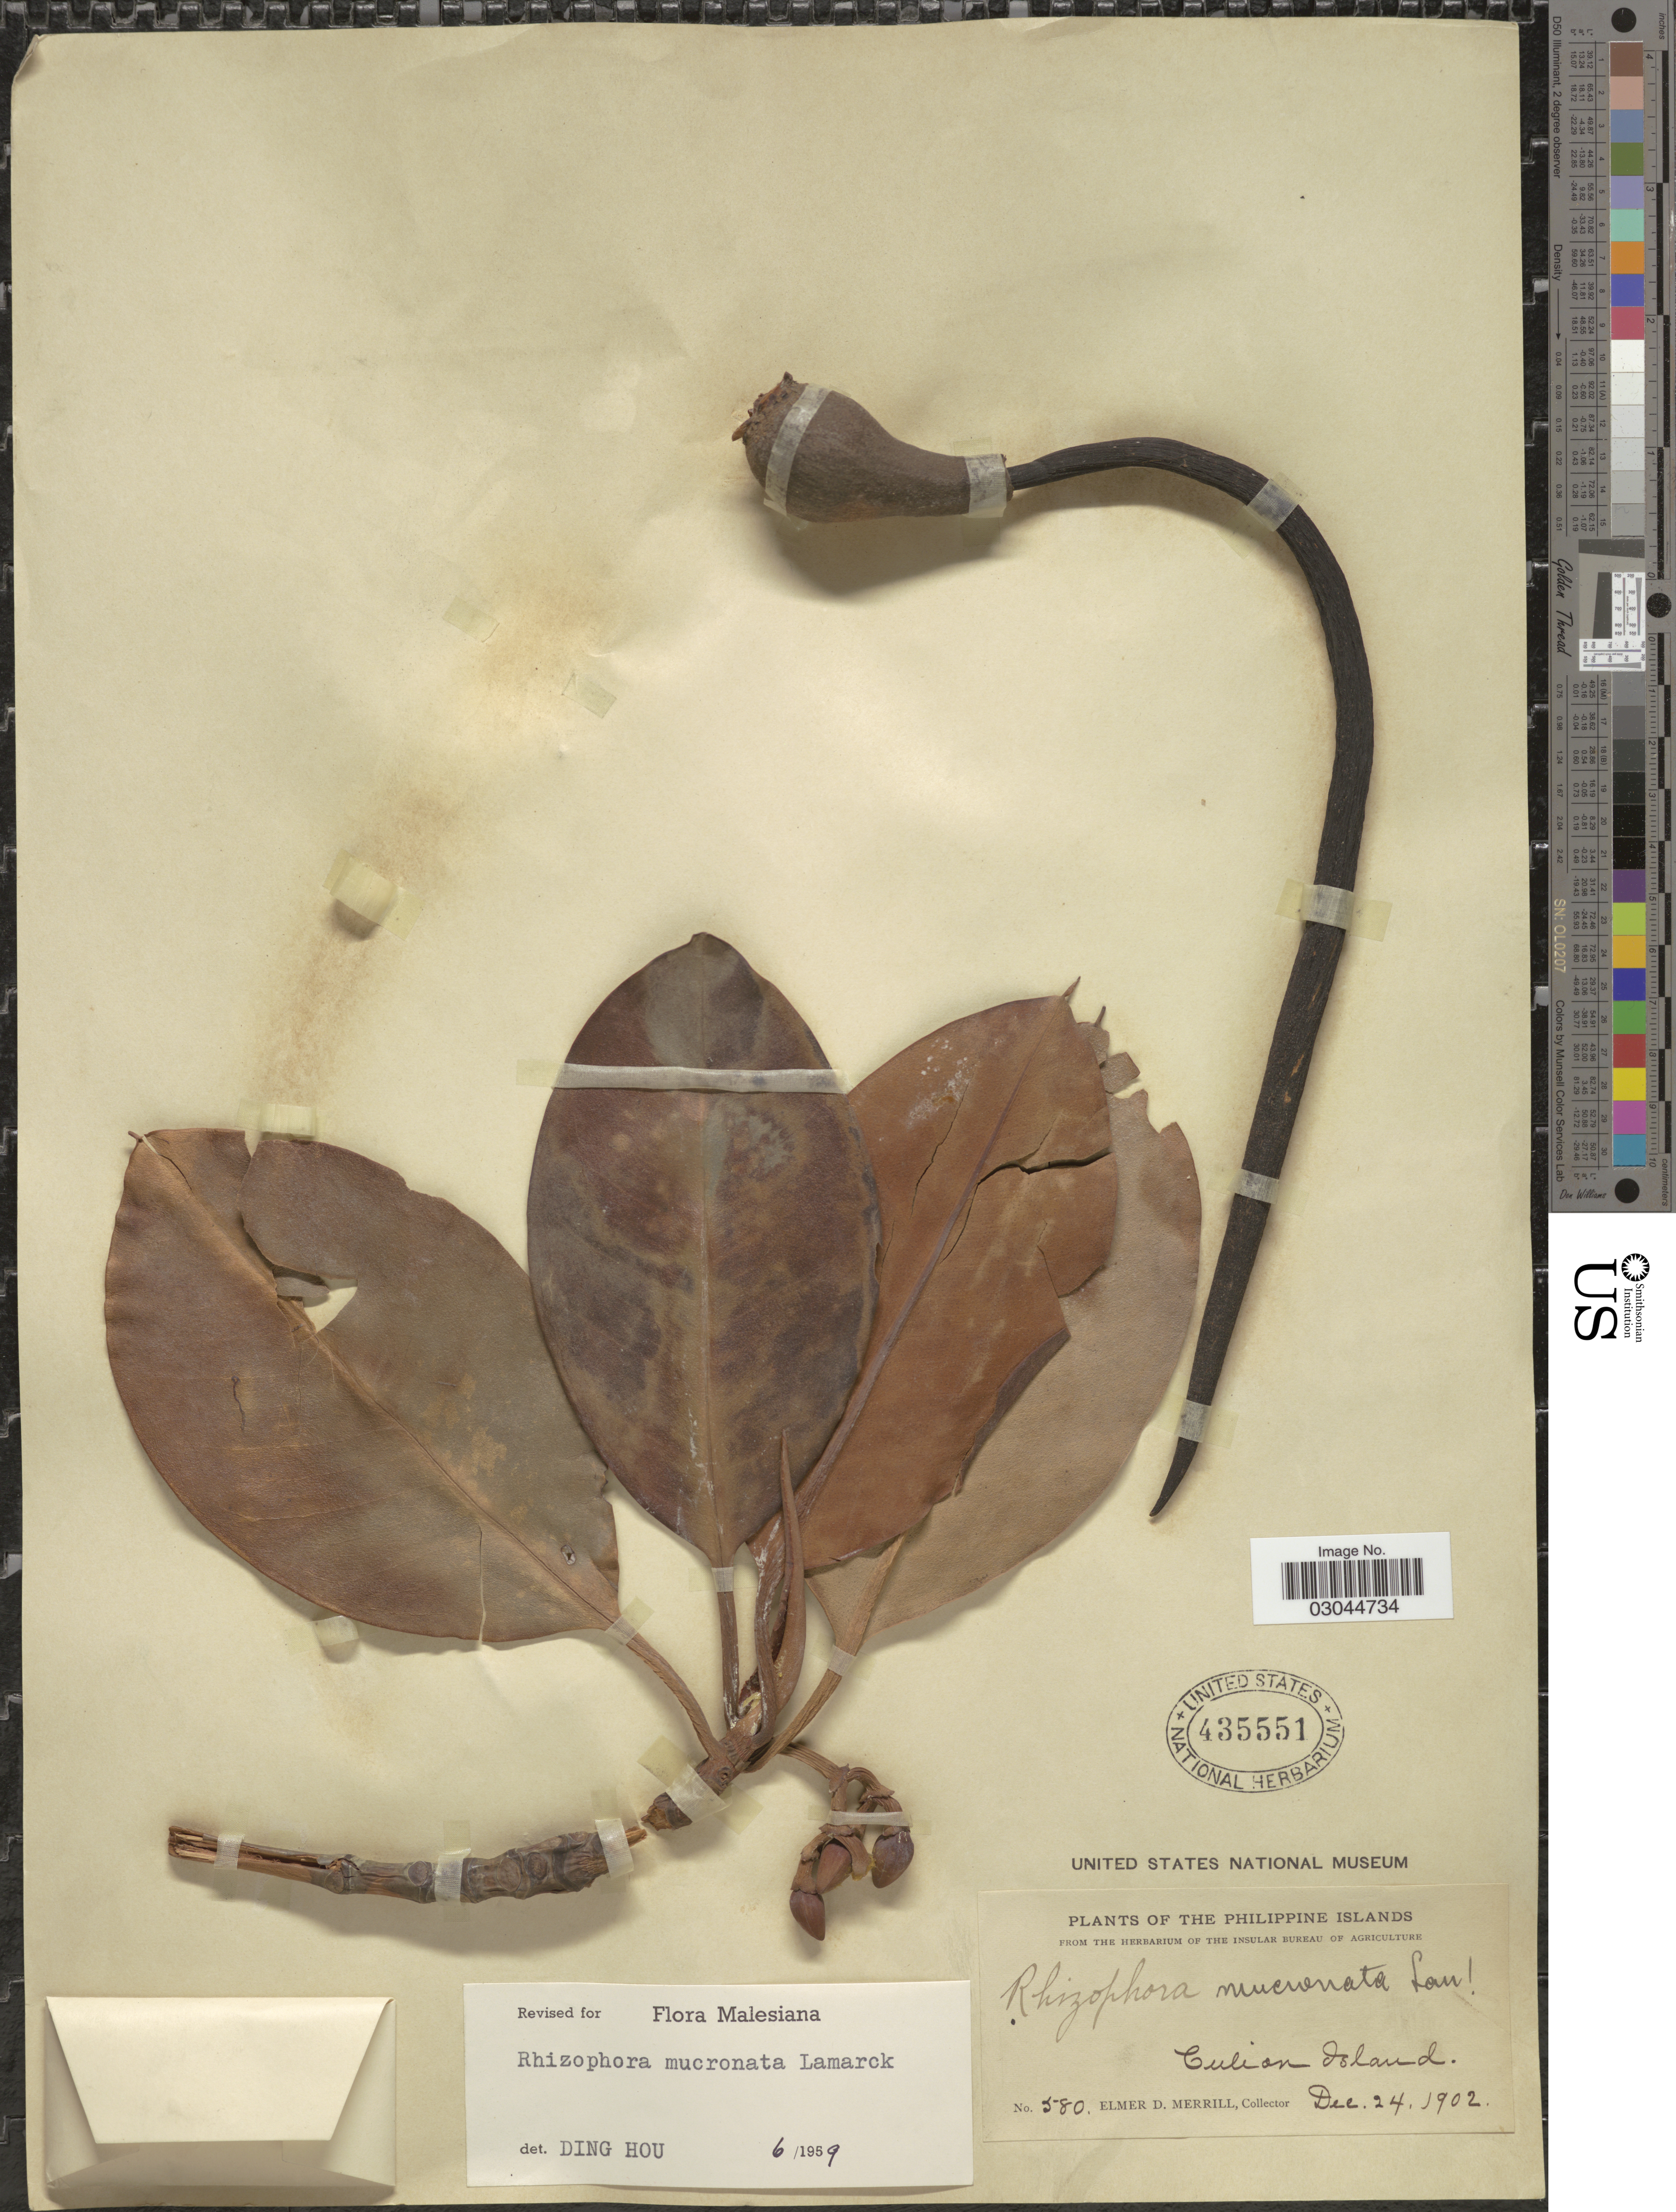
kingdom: Plantae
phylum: Tracheophyta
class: Magnoliopsida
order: Malpighiales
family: Rhizophoraceae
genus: Rhizophora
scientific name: Rhizophora mucronata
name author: Lam.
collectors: E. D. Merrill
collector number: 580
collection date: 1902-12-24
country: Philippines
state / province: Mimaropa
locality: The Philippine Islands. Culion Island.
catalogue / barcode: US 435551